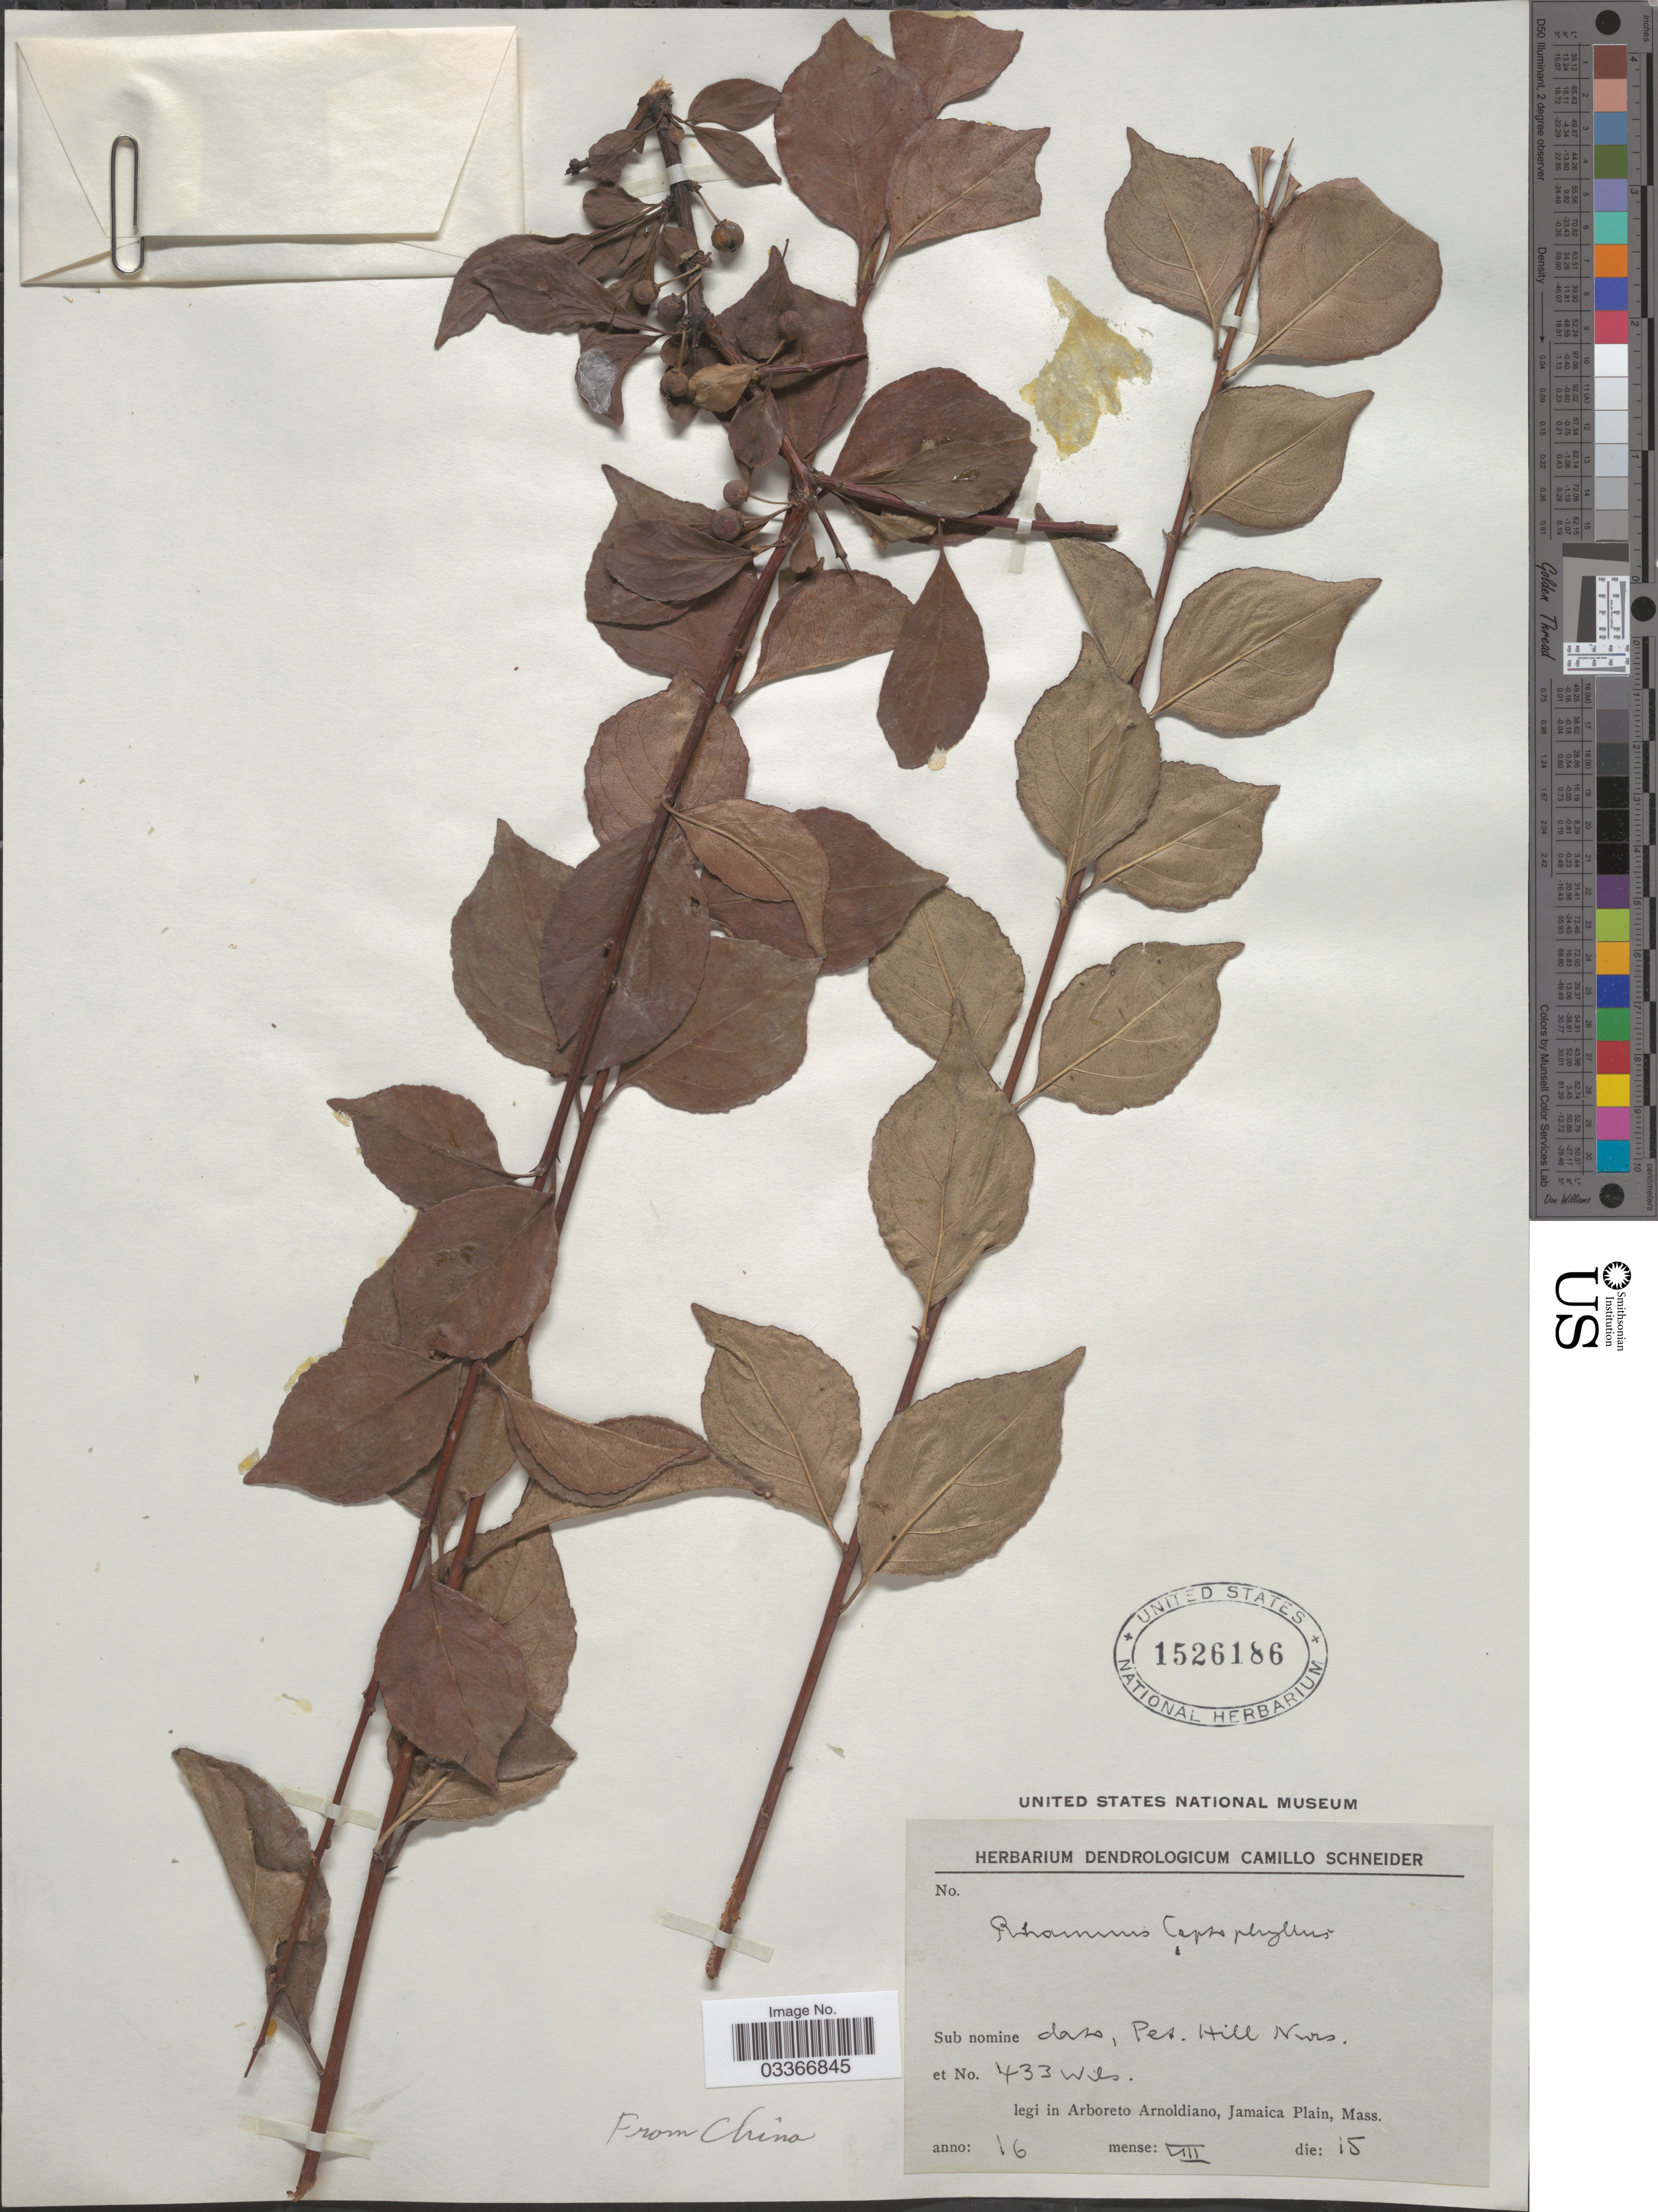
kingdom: Plantae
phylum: Tracheophyta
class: Magnoliopsida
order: Rosales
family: Rhamnaceae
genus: Rhamnus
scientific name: Rhamnus leptophylla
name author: C.K. Schneid.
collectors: ex herb. Dendrologicum C. Schneider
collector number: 433Wils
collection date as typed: Transcribed d/m/y: 15/8/16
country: United States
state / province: Massachusetts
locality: Arboreto Arnoldiano, Jamaica Plain.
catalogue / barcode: US 1526186